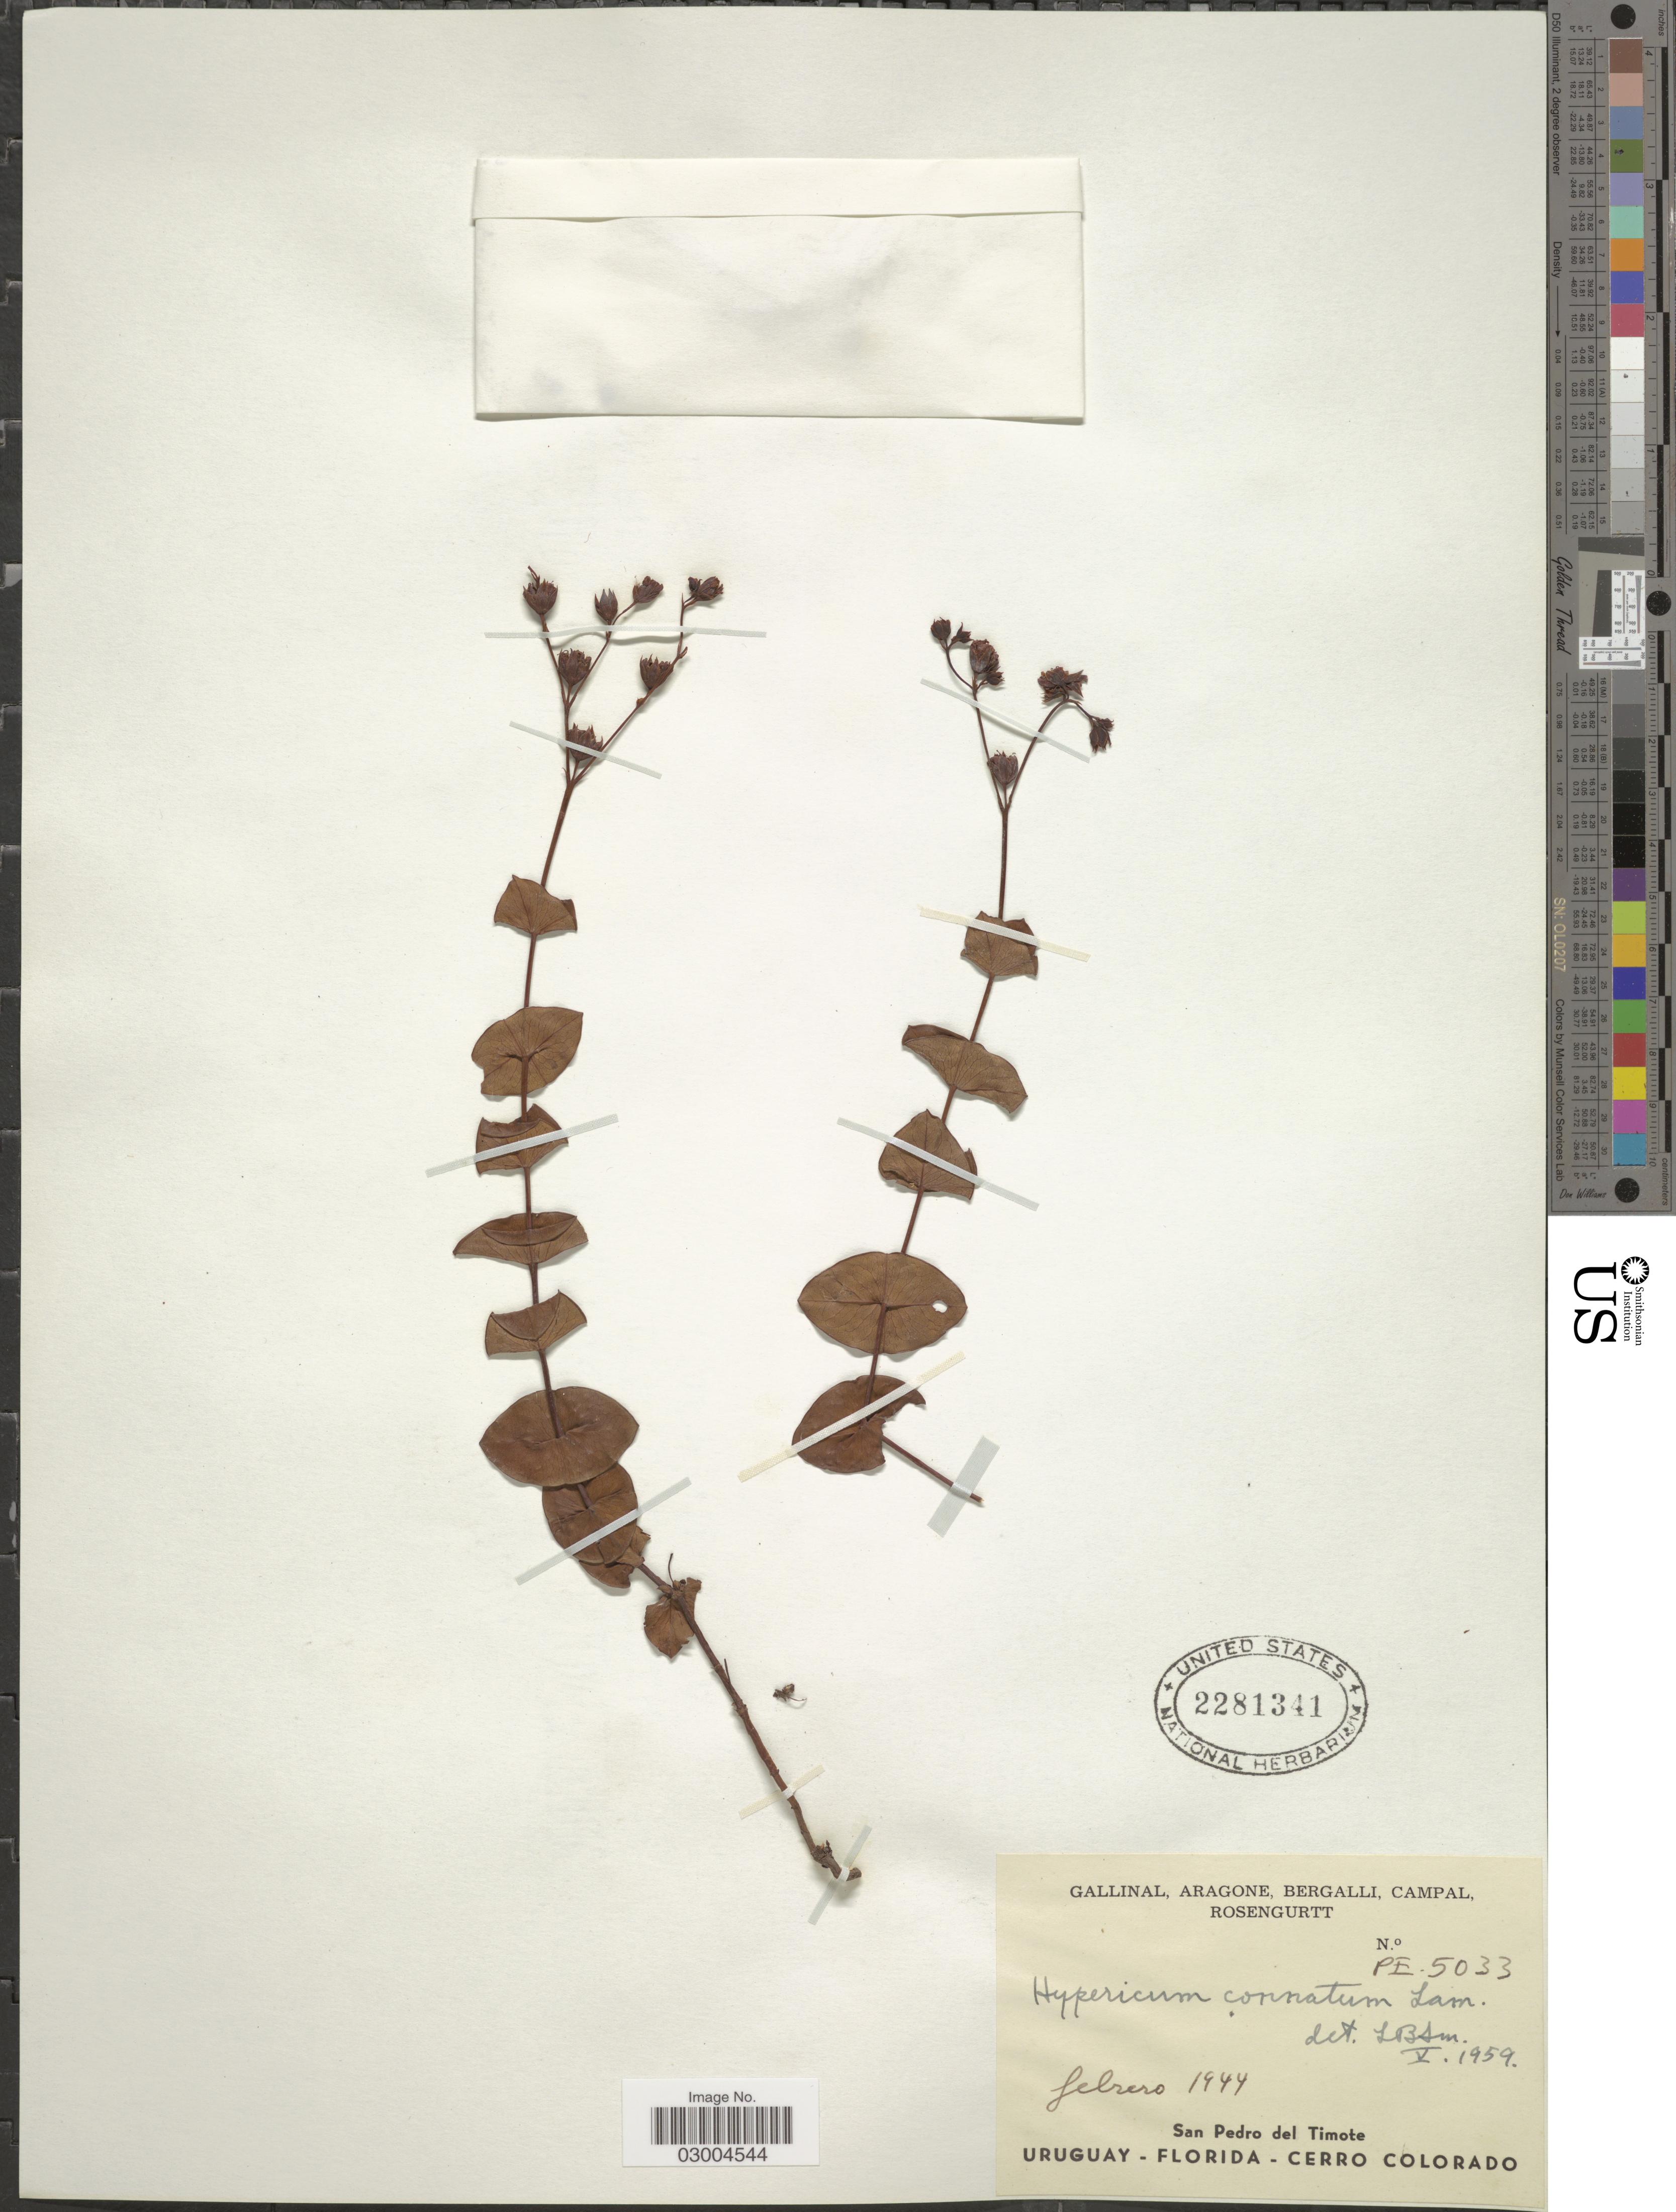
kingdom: Plantae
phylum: Tracheophyta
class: Magnoliopsida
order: Malpighiales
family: Hypericaceae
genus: Hypericum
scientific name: Hypericum connatum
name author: Lam.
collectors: -. Gallinal, -- Aragone, -- Bergalli, -- Campal & Rosengurtt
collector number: PE-5033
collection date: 1944-02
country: Uruguay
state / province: Florida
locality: San Pedro del Timote. Cerro Colorado.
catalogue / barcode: US 2281341